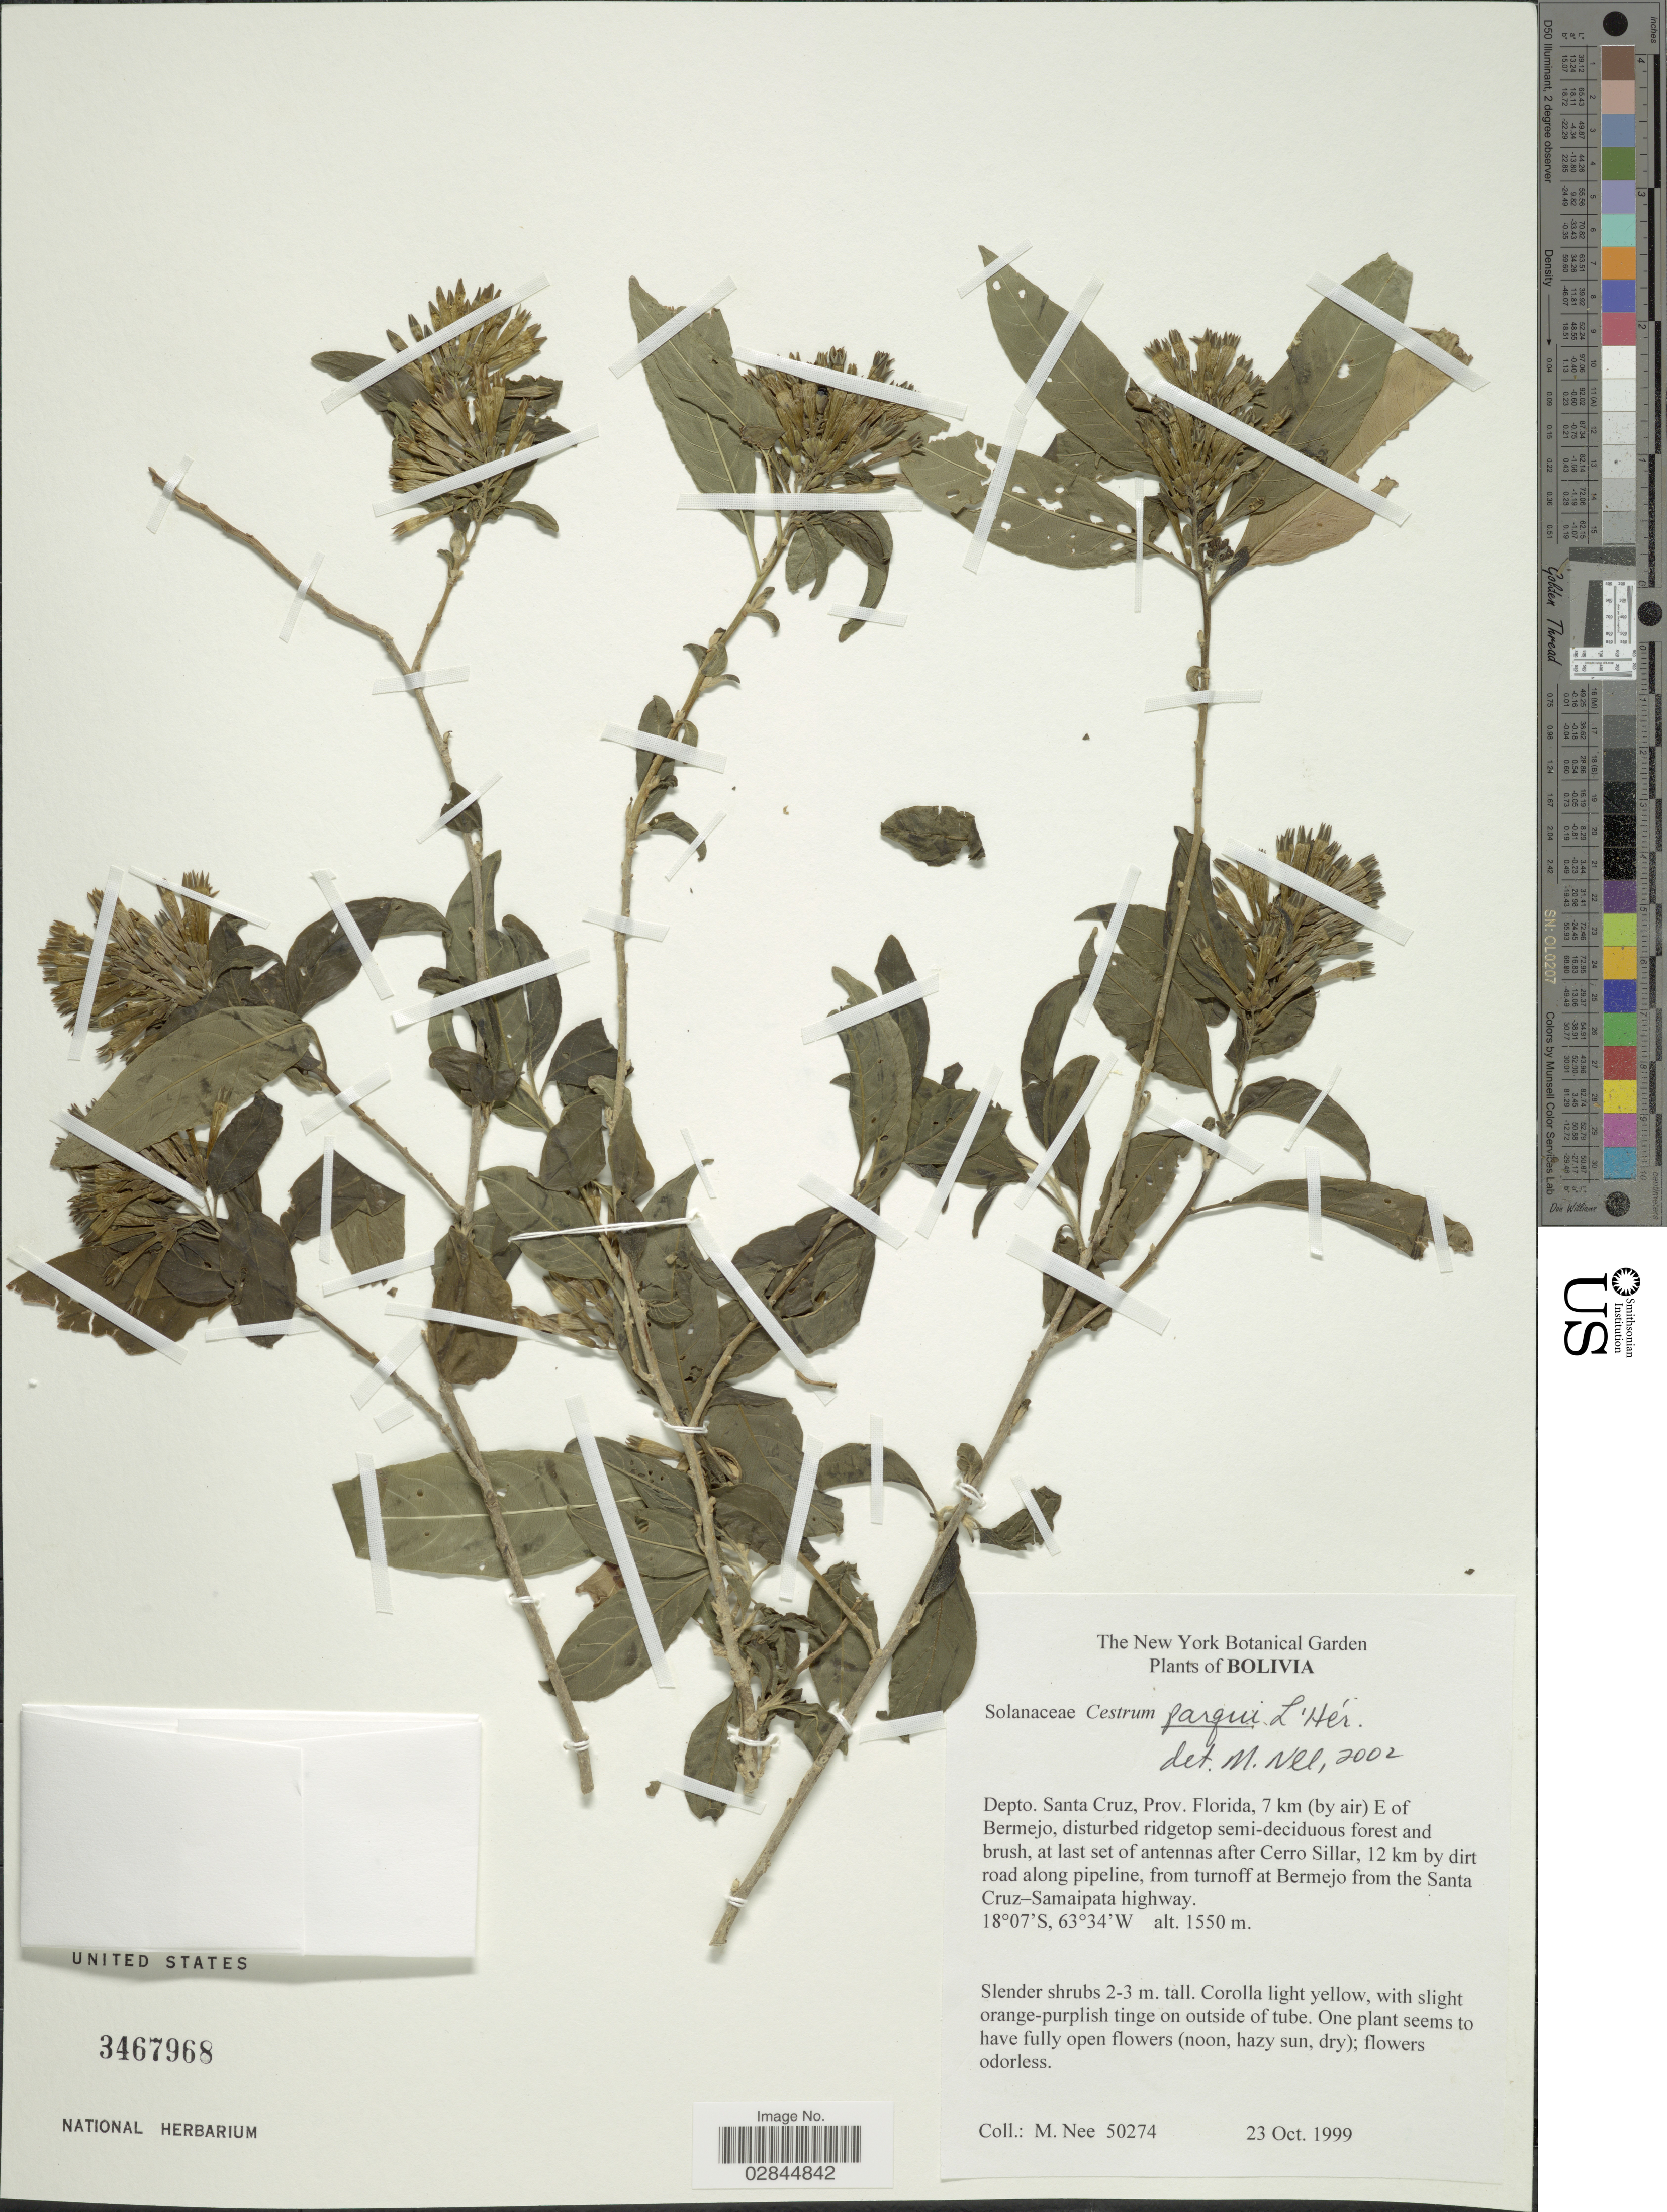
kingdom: Plantae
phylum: Tracheophyta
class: Magnoliopsida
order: Solanales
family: Solanaceae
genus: Cestrum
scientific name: Cestrum parqui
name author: L'Hér.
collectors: M. Nee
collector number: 50274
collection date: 1999-10-23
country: Bolivia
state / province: Santa Cruz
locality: Depto. Santa Cruz, Prov. Florida, 7 km (by air) E of Bermejo, disturbed ridgetop semi-deciduous forest and brush, at last set of antennas after Cerro Sillar, 12 km by dirt road along pipeline, from turnoff at Bermejo from the Santa Cruz-Samaipata highway.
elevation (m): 1550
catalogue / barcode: US 3467968